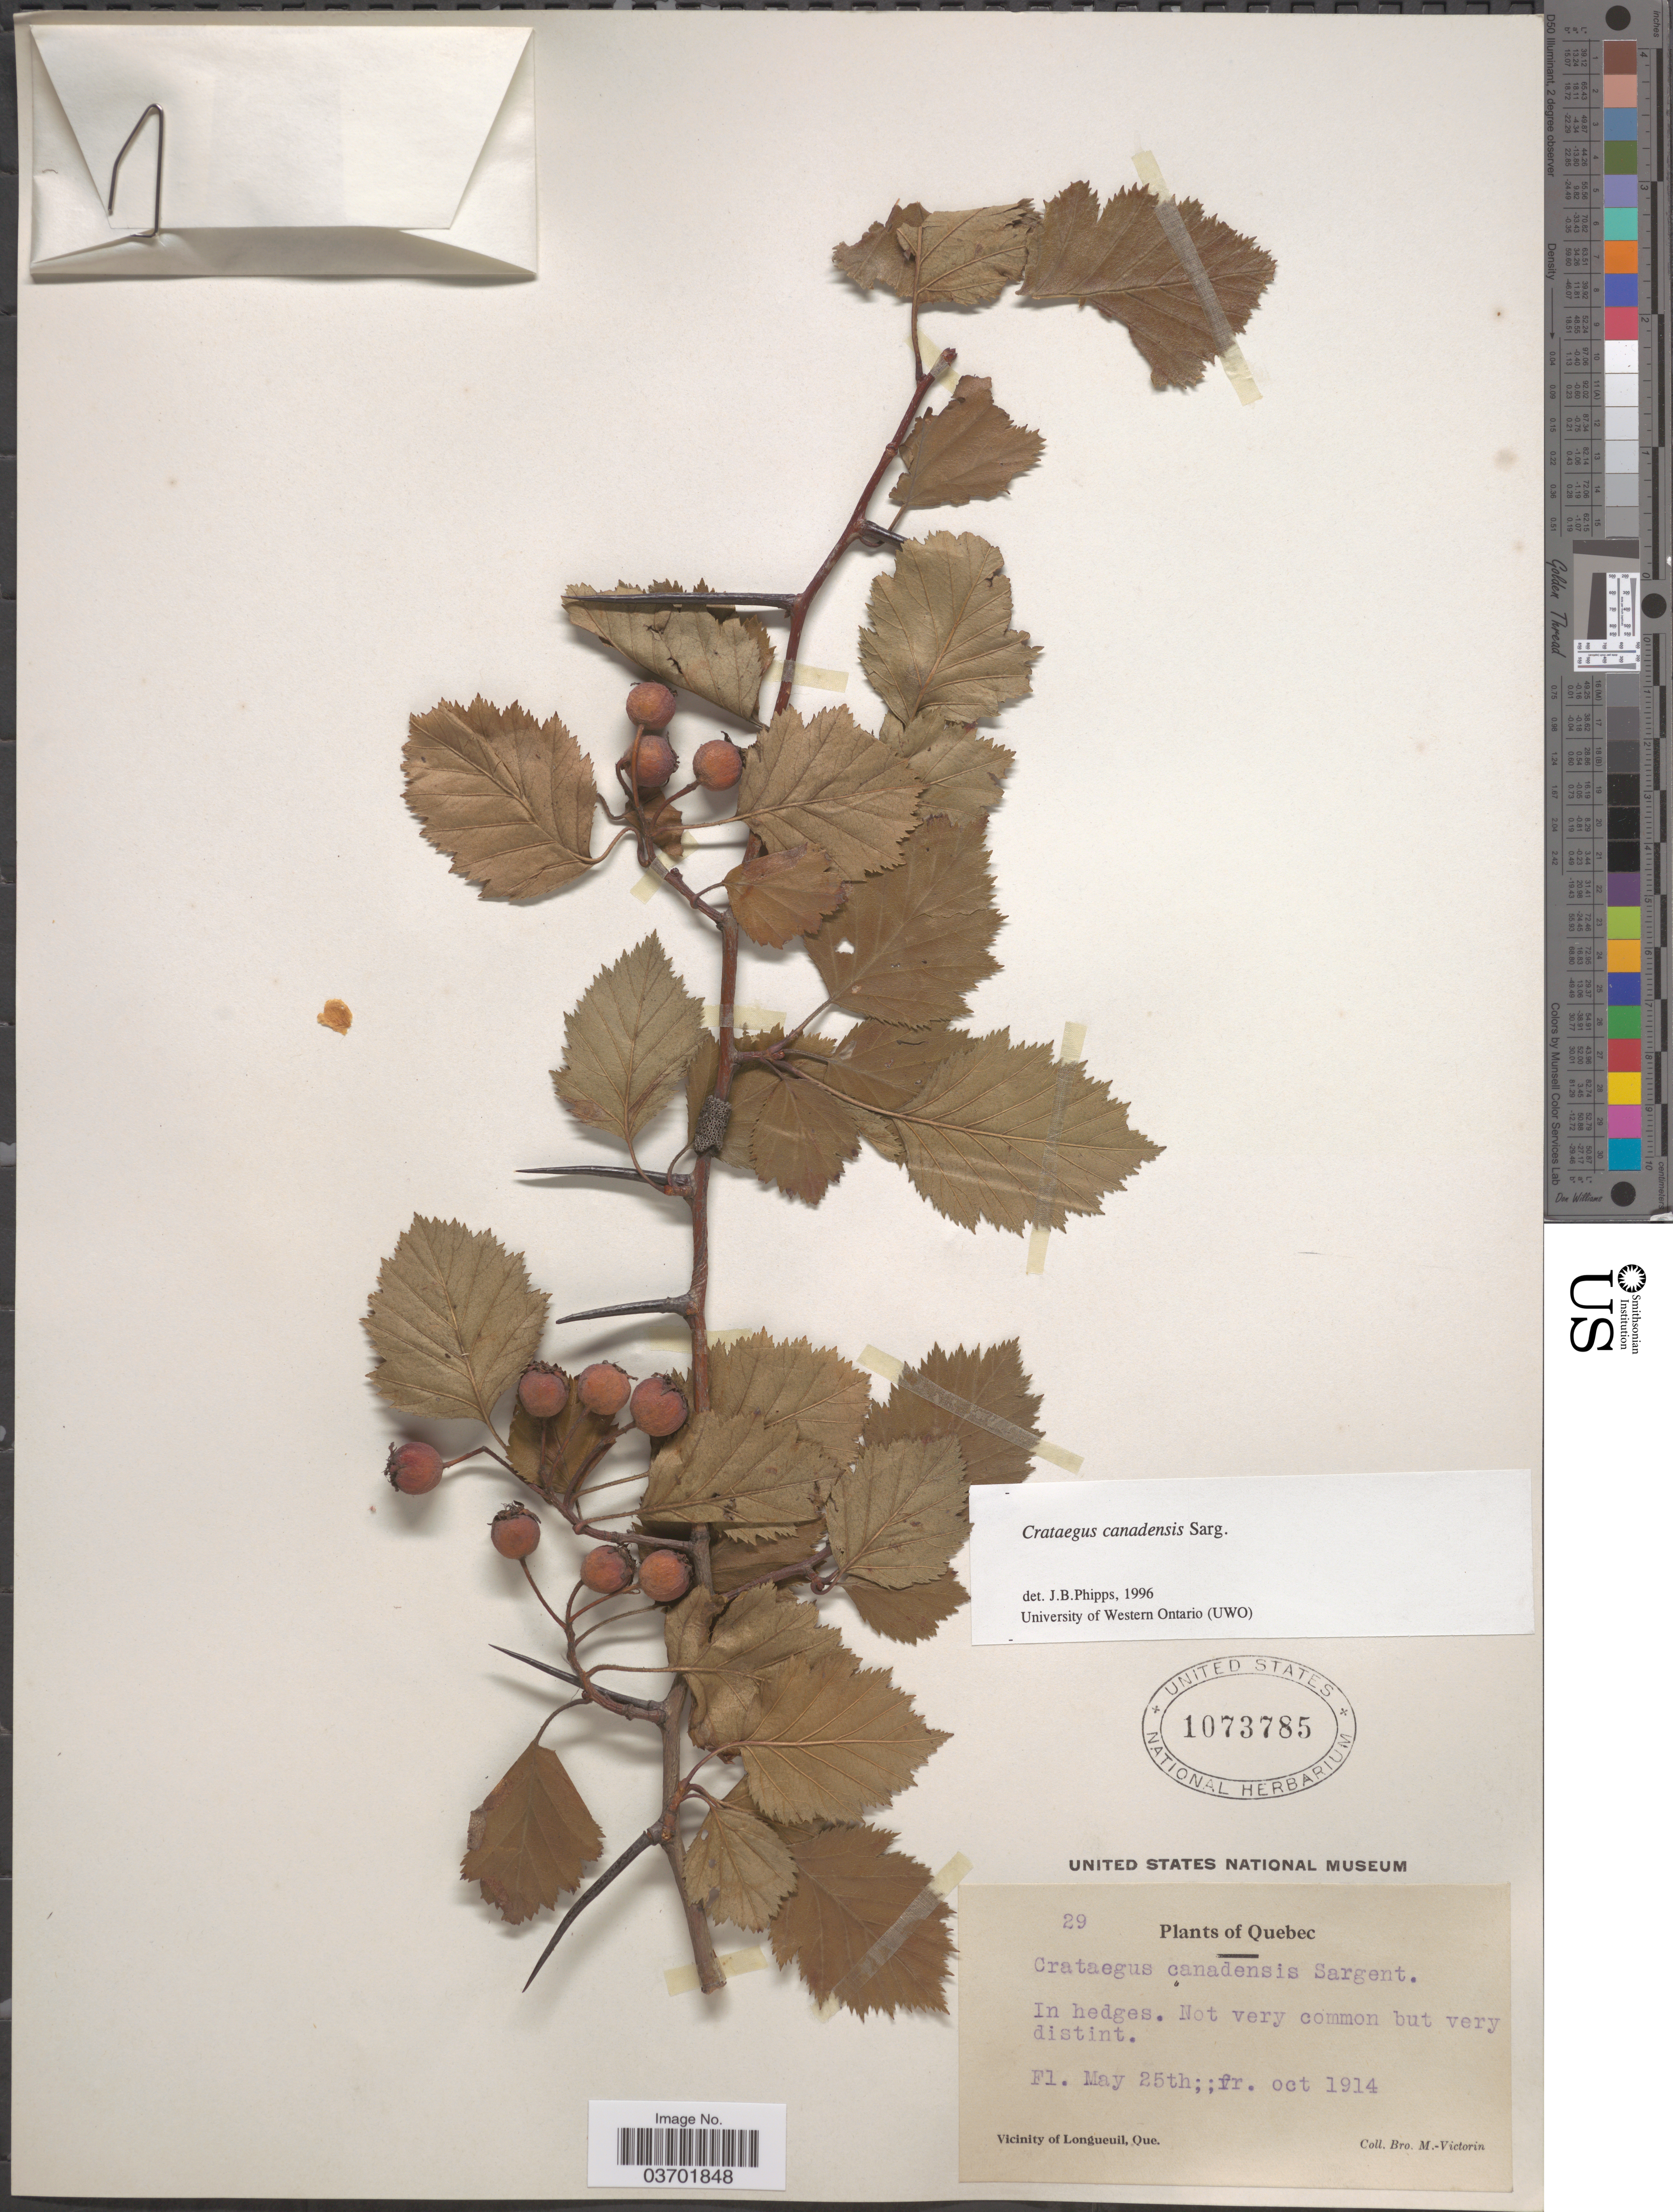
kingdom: Plantae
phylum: Tracheophyta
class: Magnoliopsida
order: Rosales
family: Rosaceae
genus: Crataegus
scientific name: Crataegus submollis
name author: Sarg.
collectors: Fr. Marie-Victorin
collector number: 29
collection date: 1914-05-25/1914-10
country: Canada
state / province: Quebec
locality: Vicinity of Longueuil.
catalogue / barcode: US 1073785